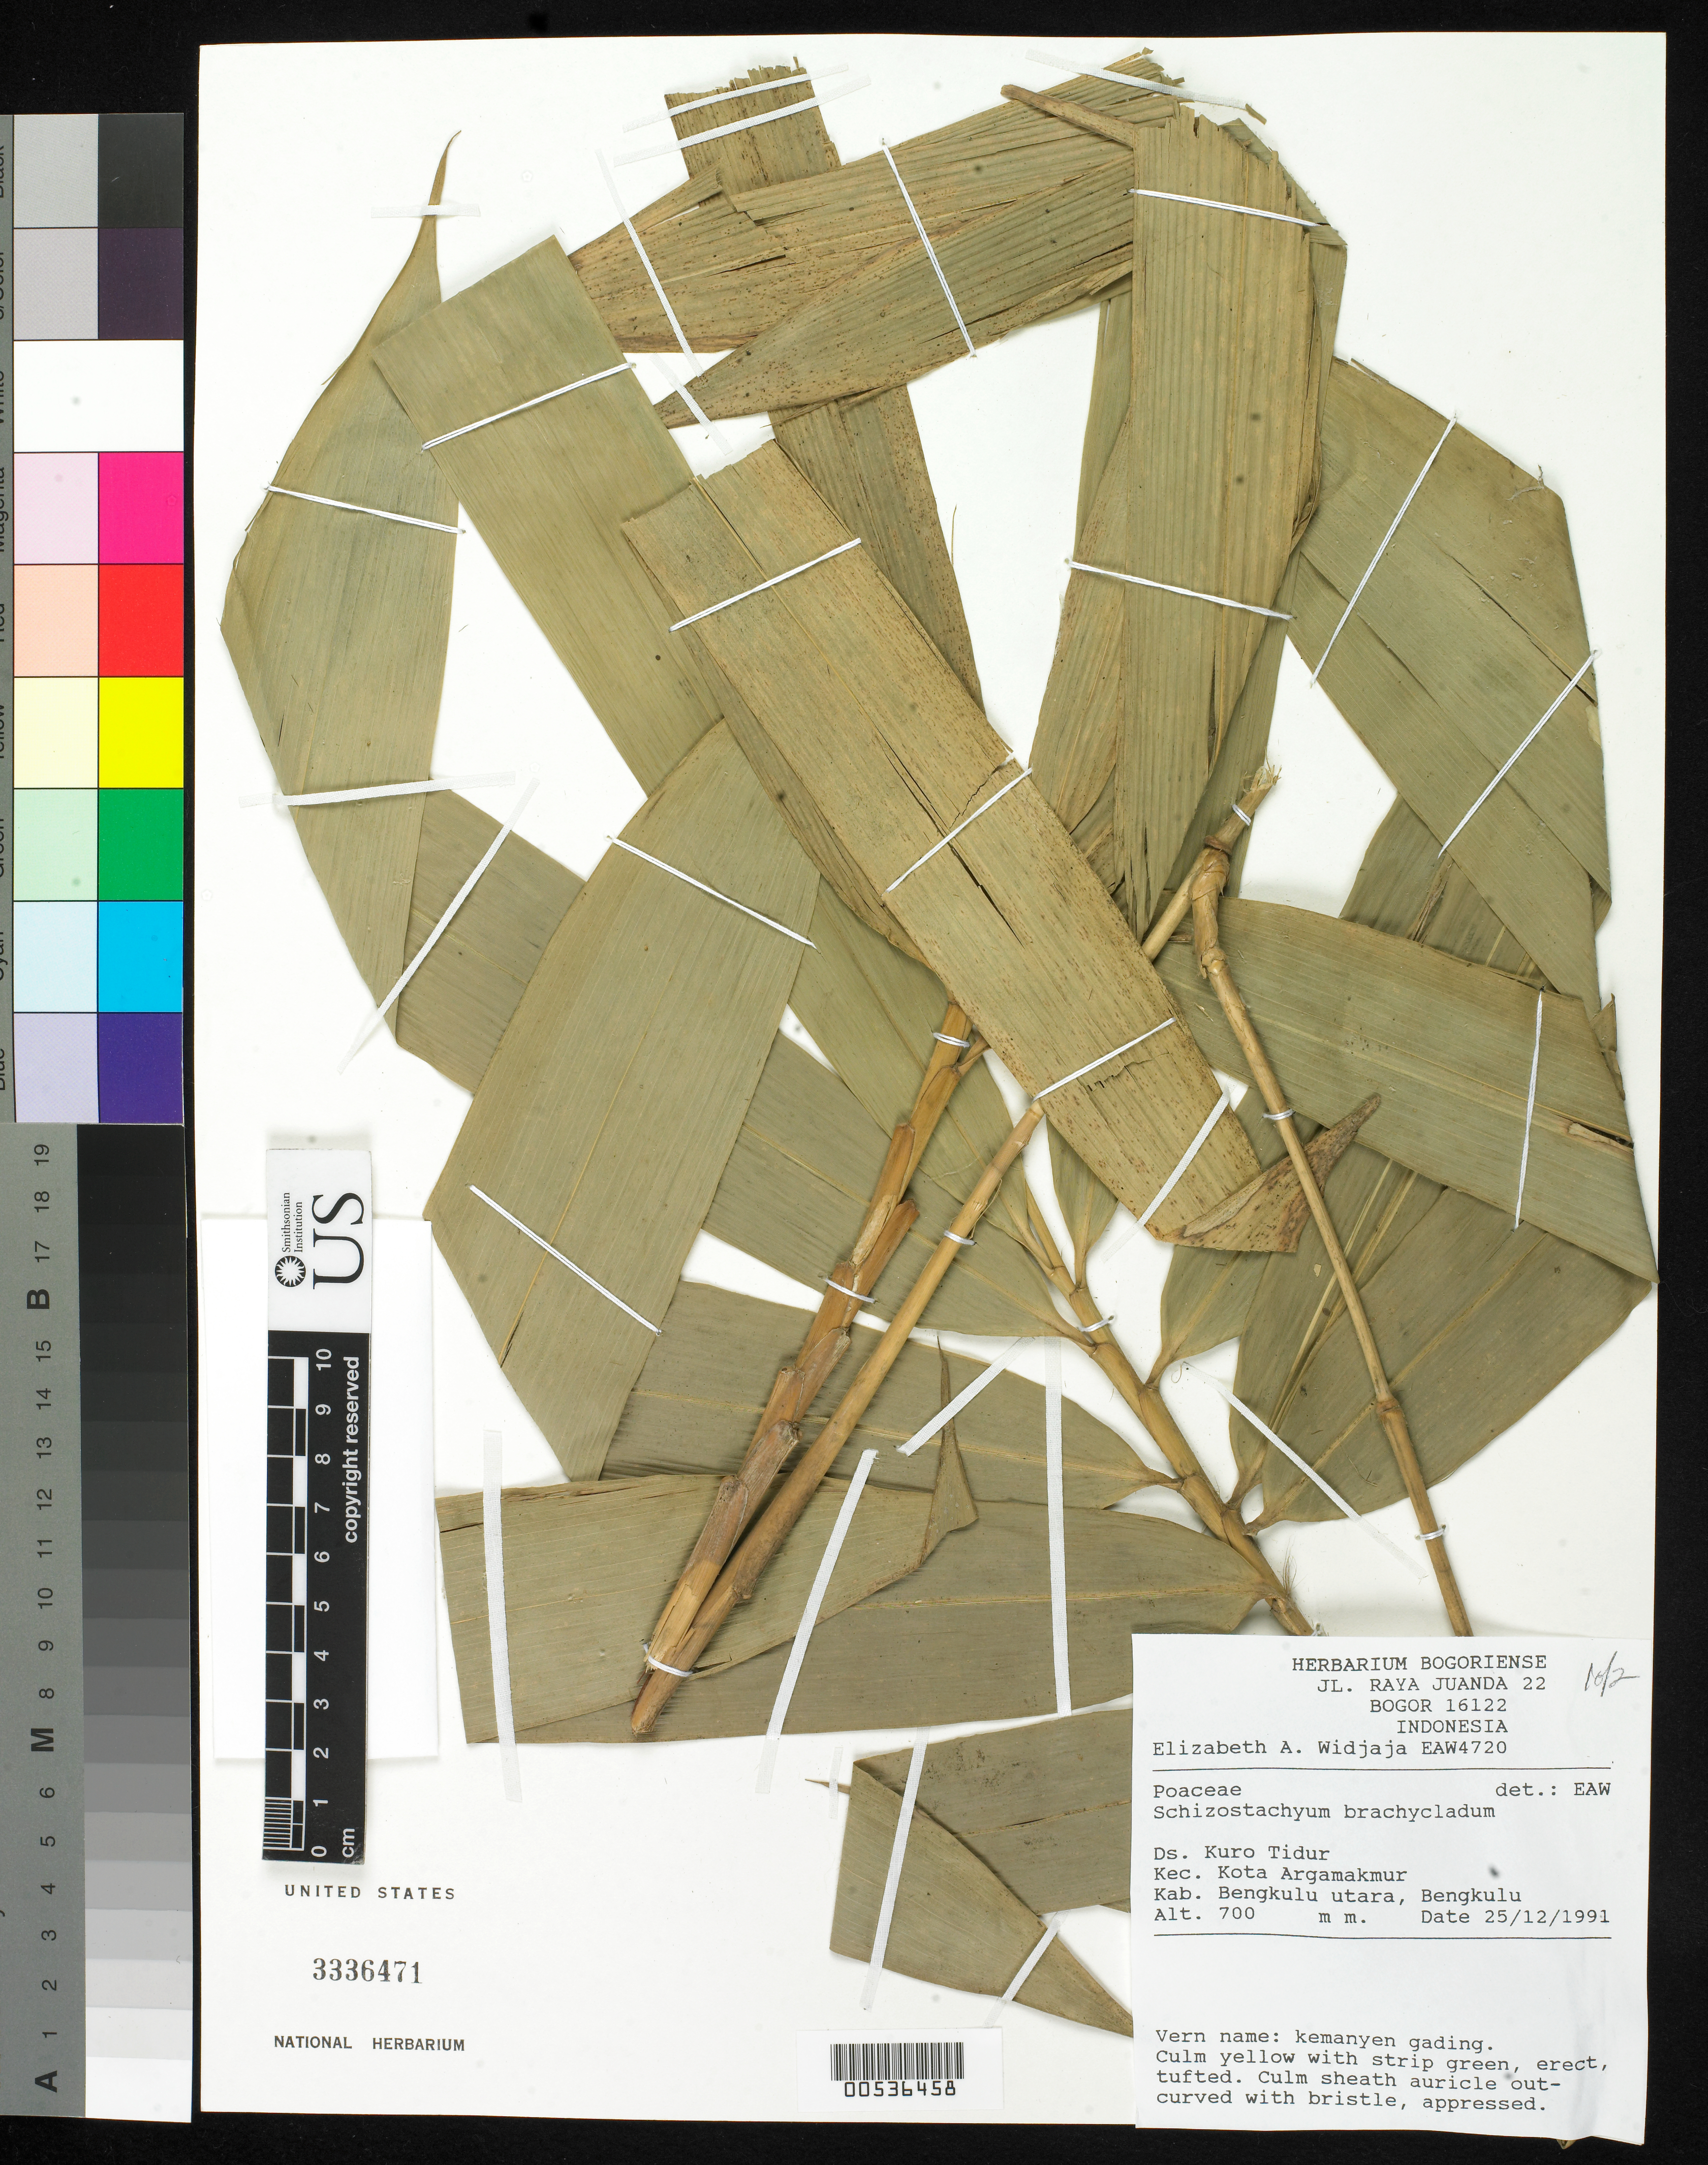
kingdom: Plantae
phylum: Tracheophyta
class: Liliopsida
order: Poales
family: Poaceae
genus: Schizostachyum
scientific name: Schizostachyum brachycladum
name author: (Kurz ex Munro) Kurz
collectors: E. A. Widjaja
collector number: Eaw4720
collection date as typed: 25 Dec 1991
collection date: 1991-12-25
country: Indonesia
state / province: Sumatra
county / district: Bengkulu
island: Sumatra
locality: Kota Argamakmur, Kuro Tidur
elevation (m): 700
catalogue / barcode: US 3336471